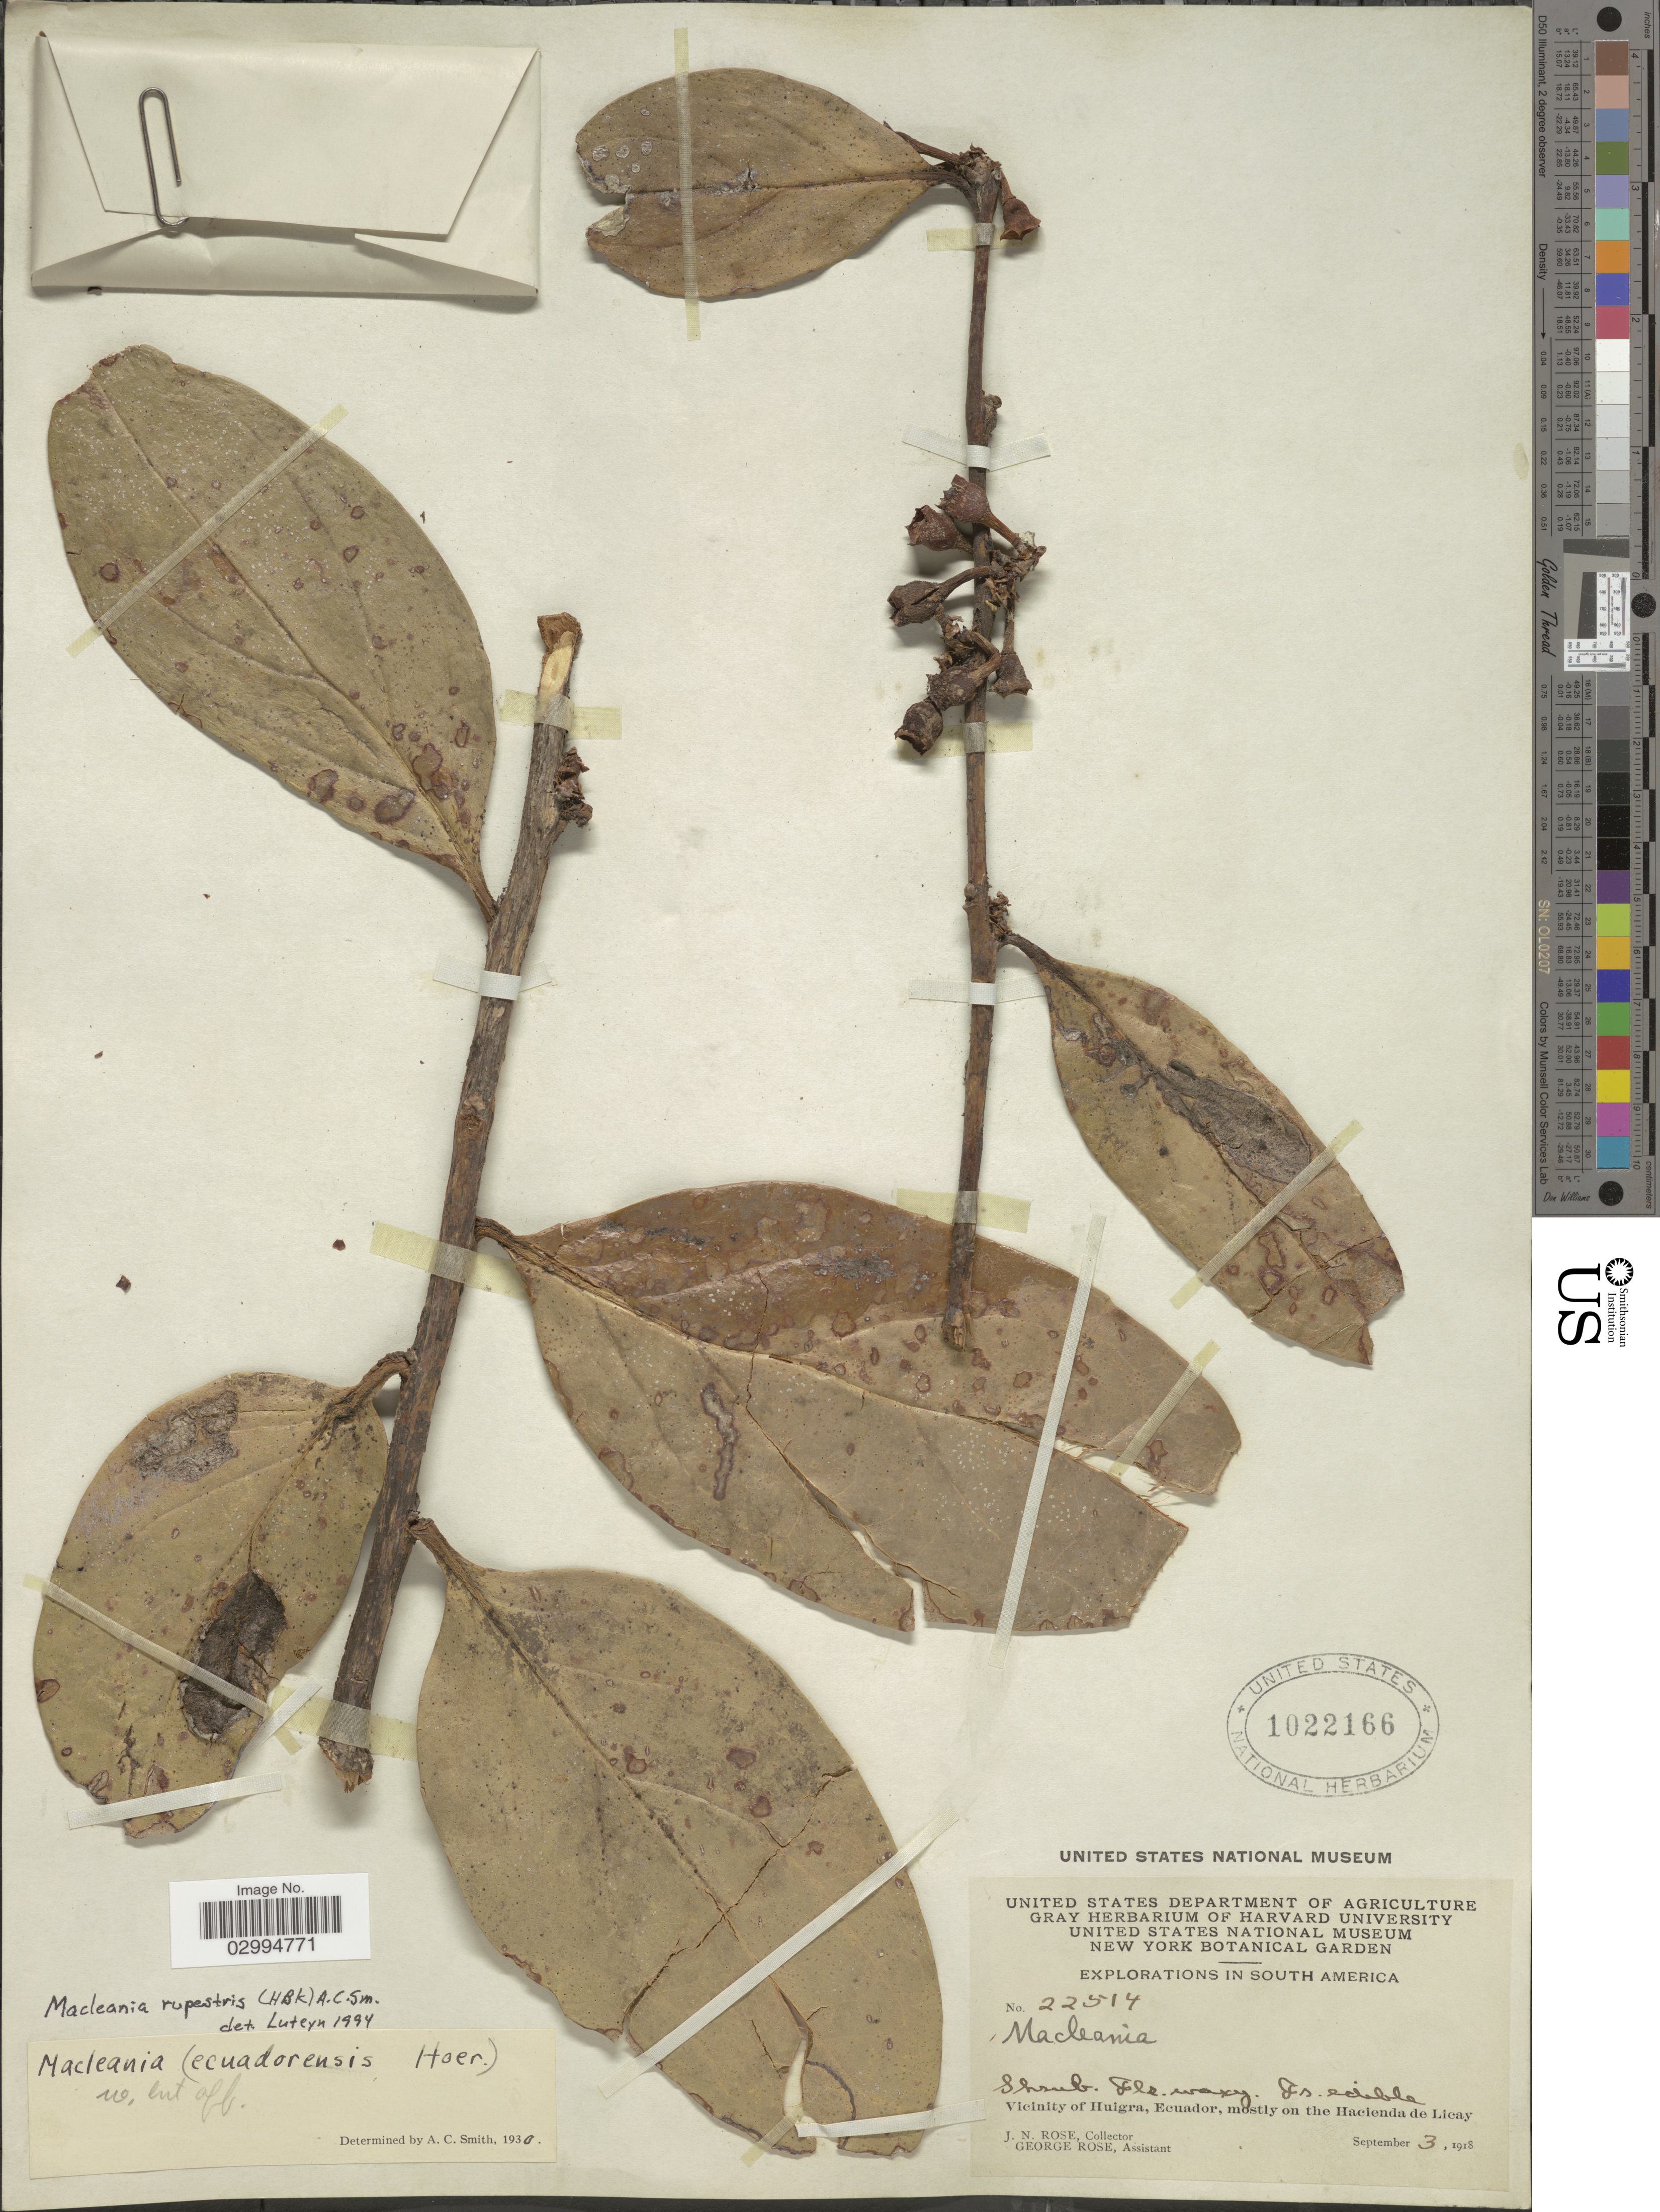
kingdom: Plantae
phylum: Tracheophyta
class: Magnoliopsida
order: Ericales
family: Ericaceae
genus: Macleania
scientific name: Macleania rupestris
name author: (Kunth) A.C. Sm.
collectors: J. N. Rose & G. Rose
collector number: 22514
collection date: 1918-09-03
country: Ecuador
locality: Vicinity of Huigra, mostly on the Hacienda de Licay.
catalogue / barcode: US 1022166